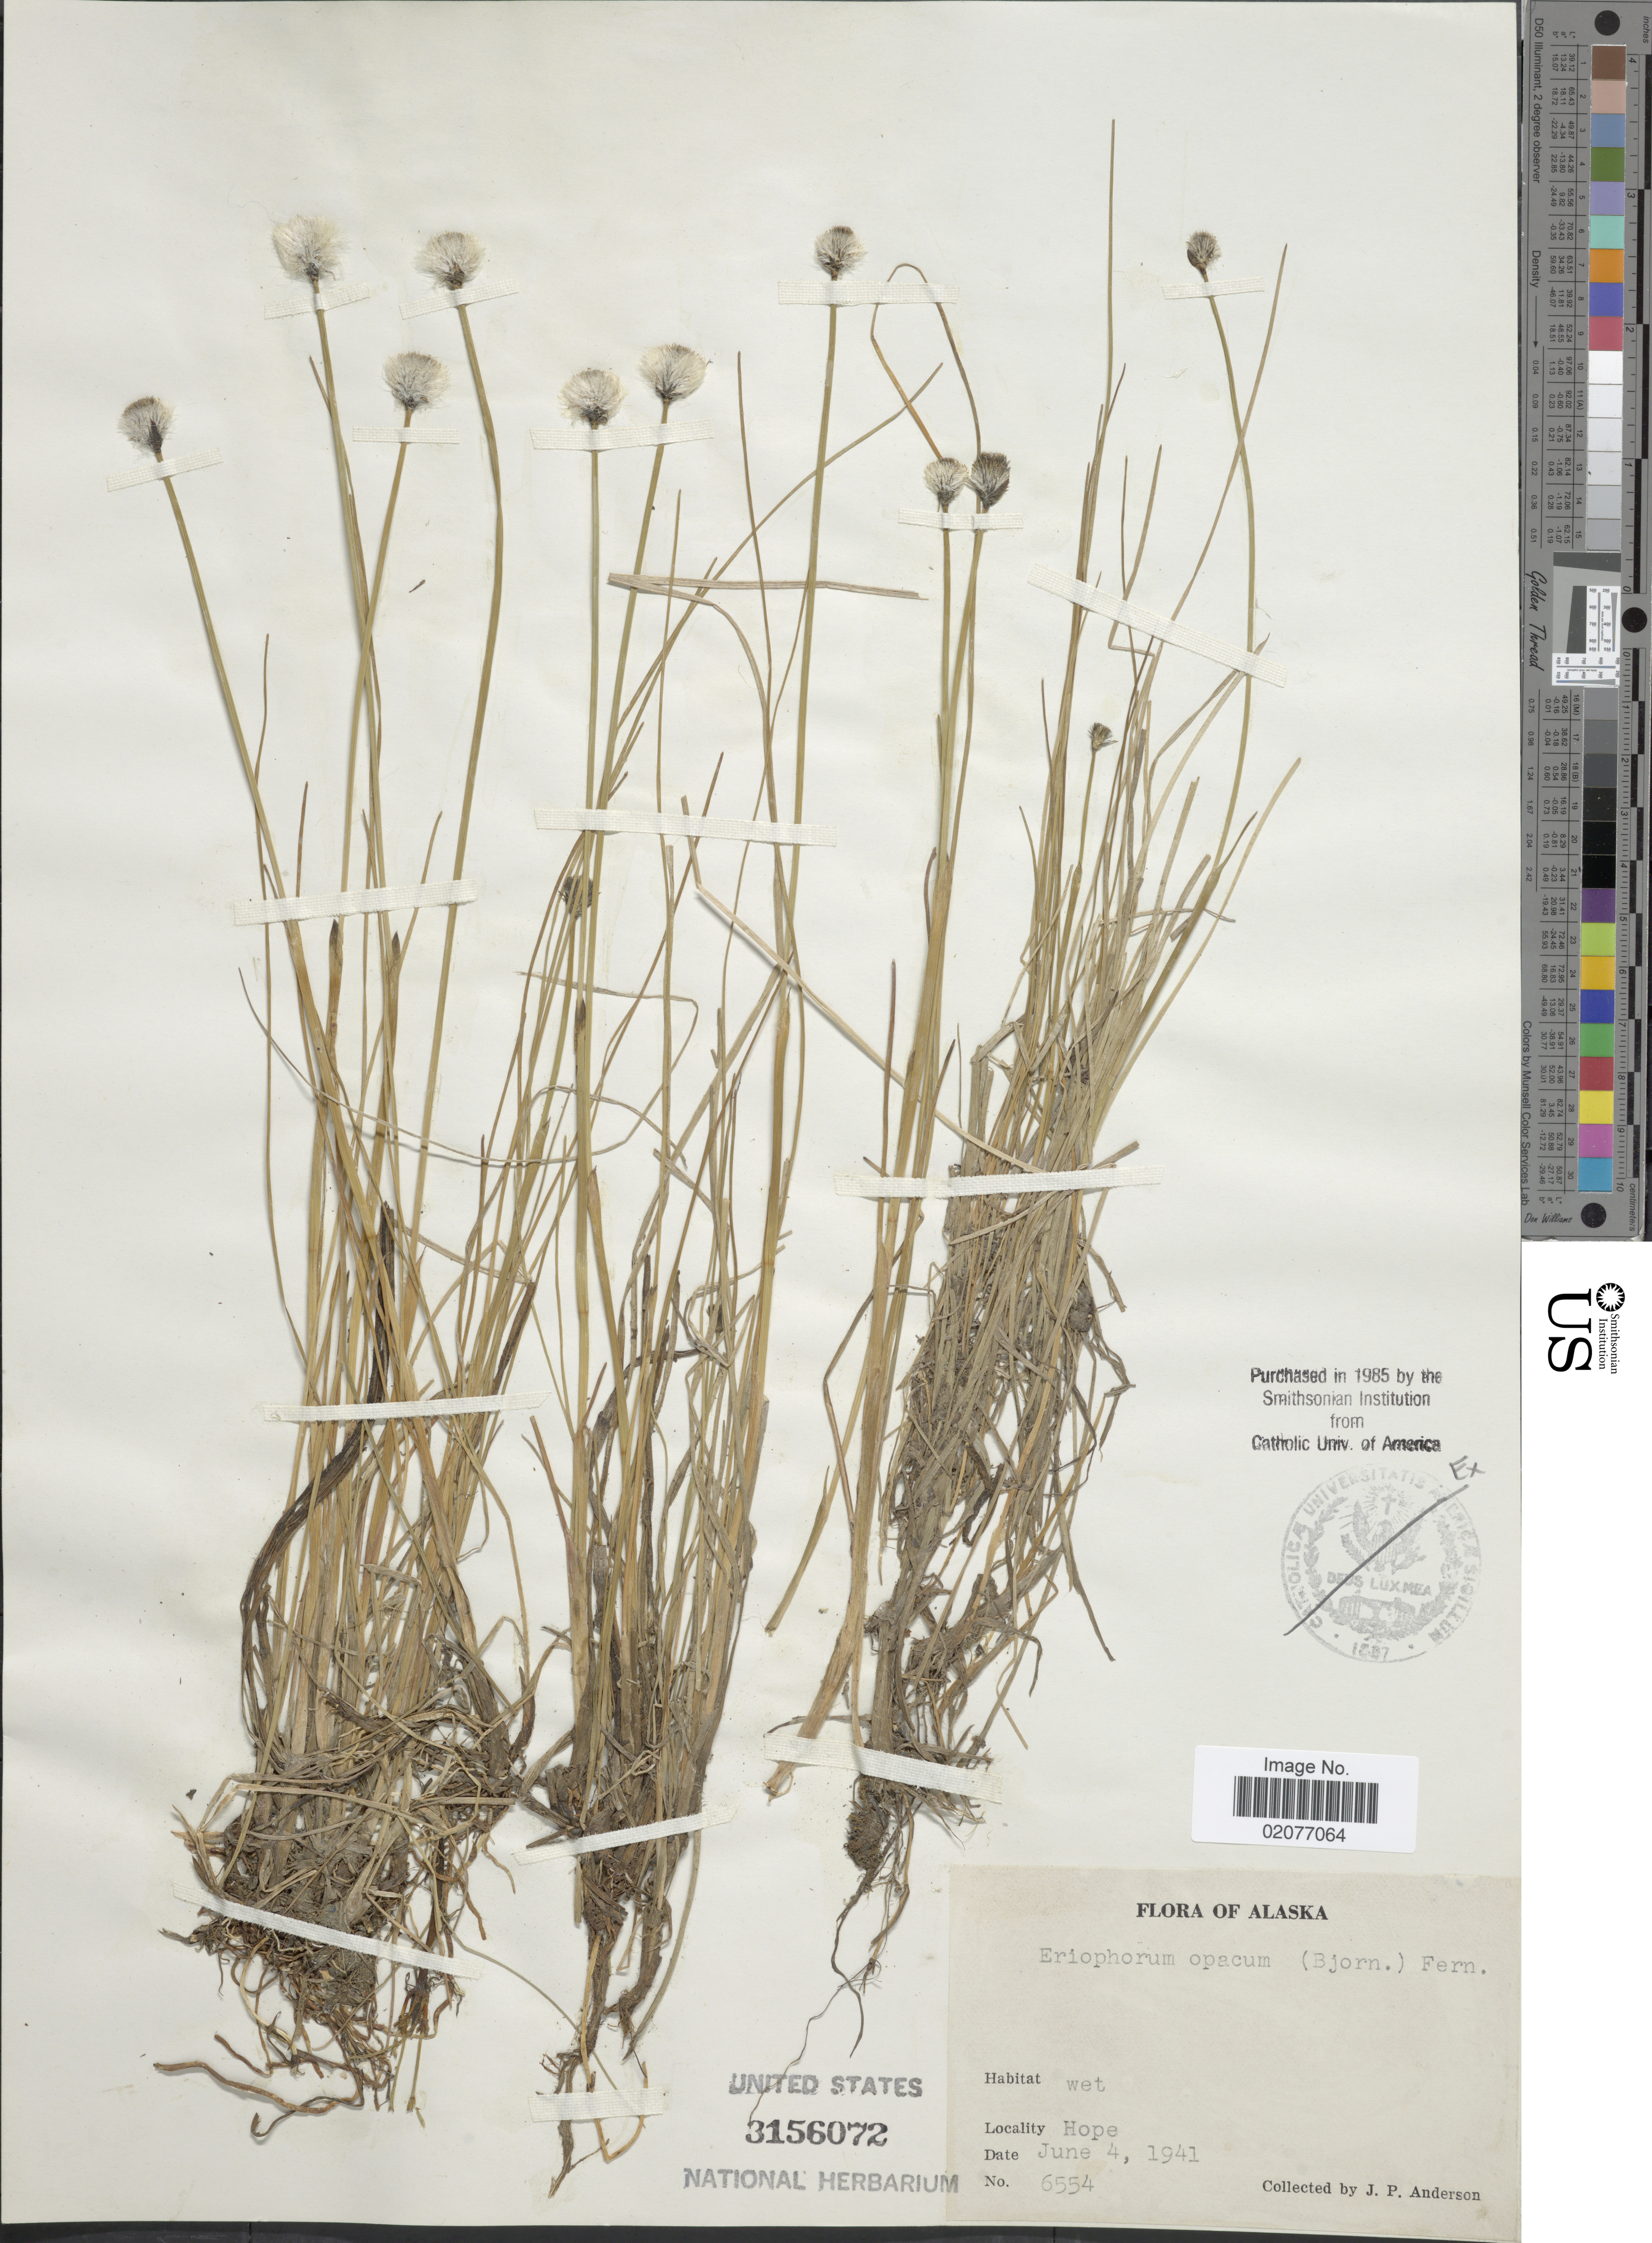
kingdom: Plantae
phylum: Tracheophyta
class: Liliopsida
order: Poales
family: Cyperaceae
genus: Eriophorum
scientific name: Eriophorum brachyantherum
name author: Trautv. & C.A. Mey.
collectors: J. P. Anderson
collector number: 6554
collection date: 1941-06-04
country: United States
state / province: Alaska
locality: Wet, Hope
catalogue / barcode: US 3156072